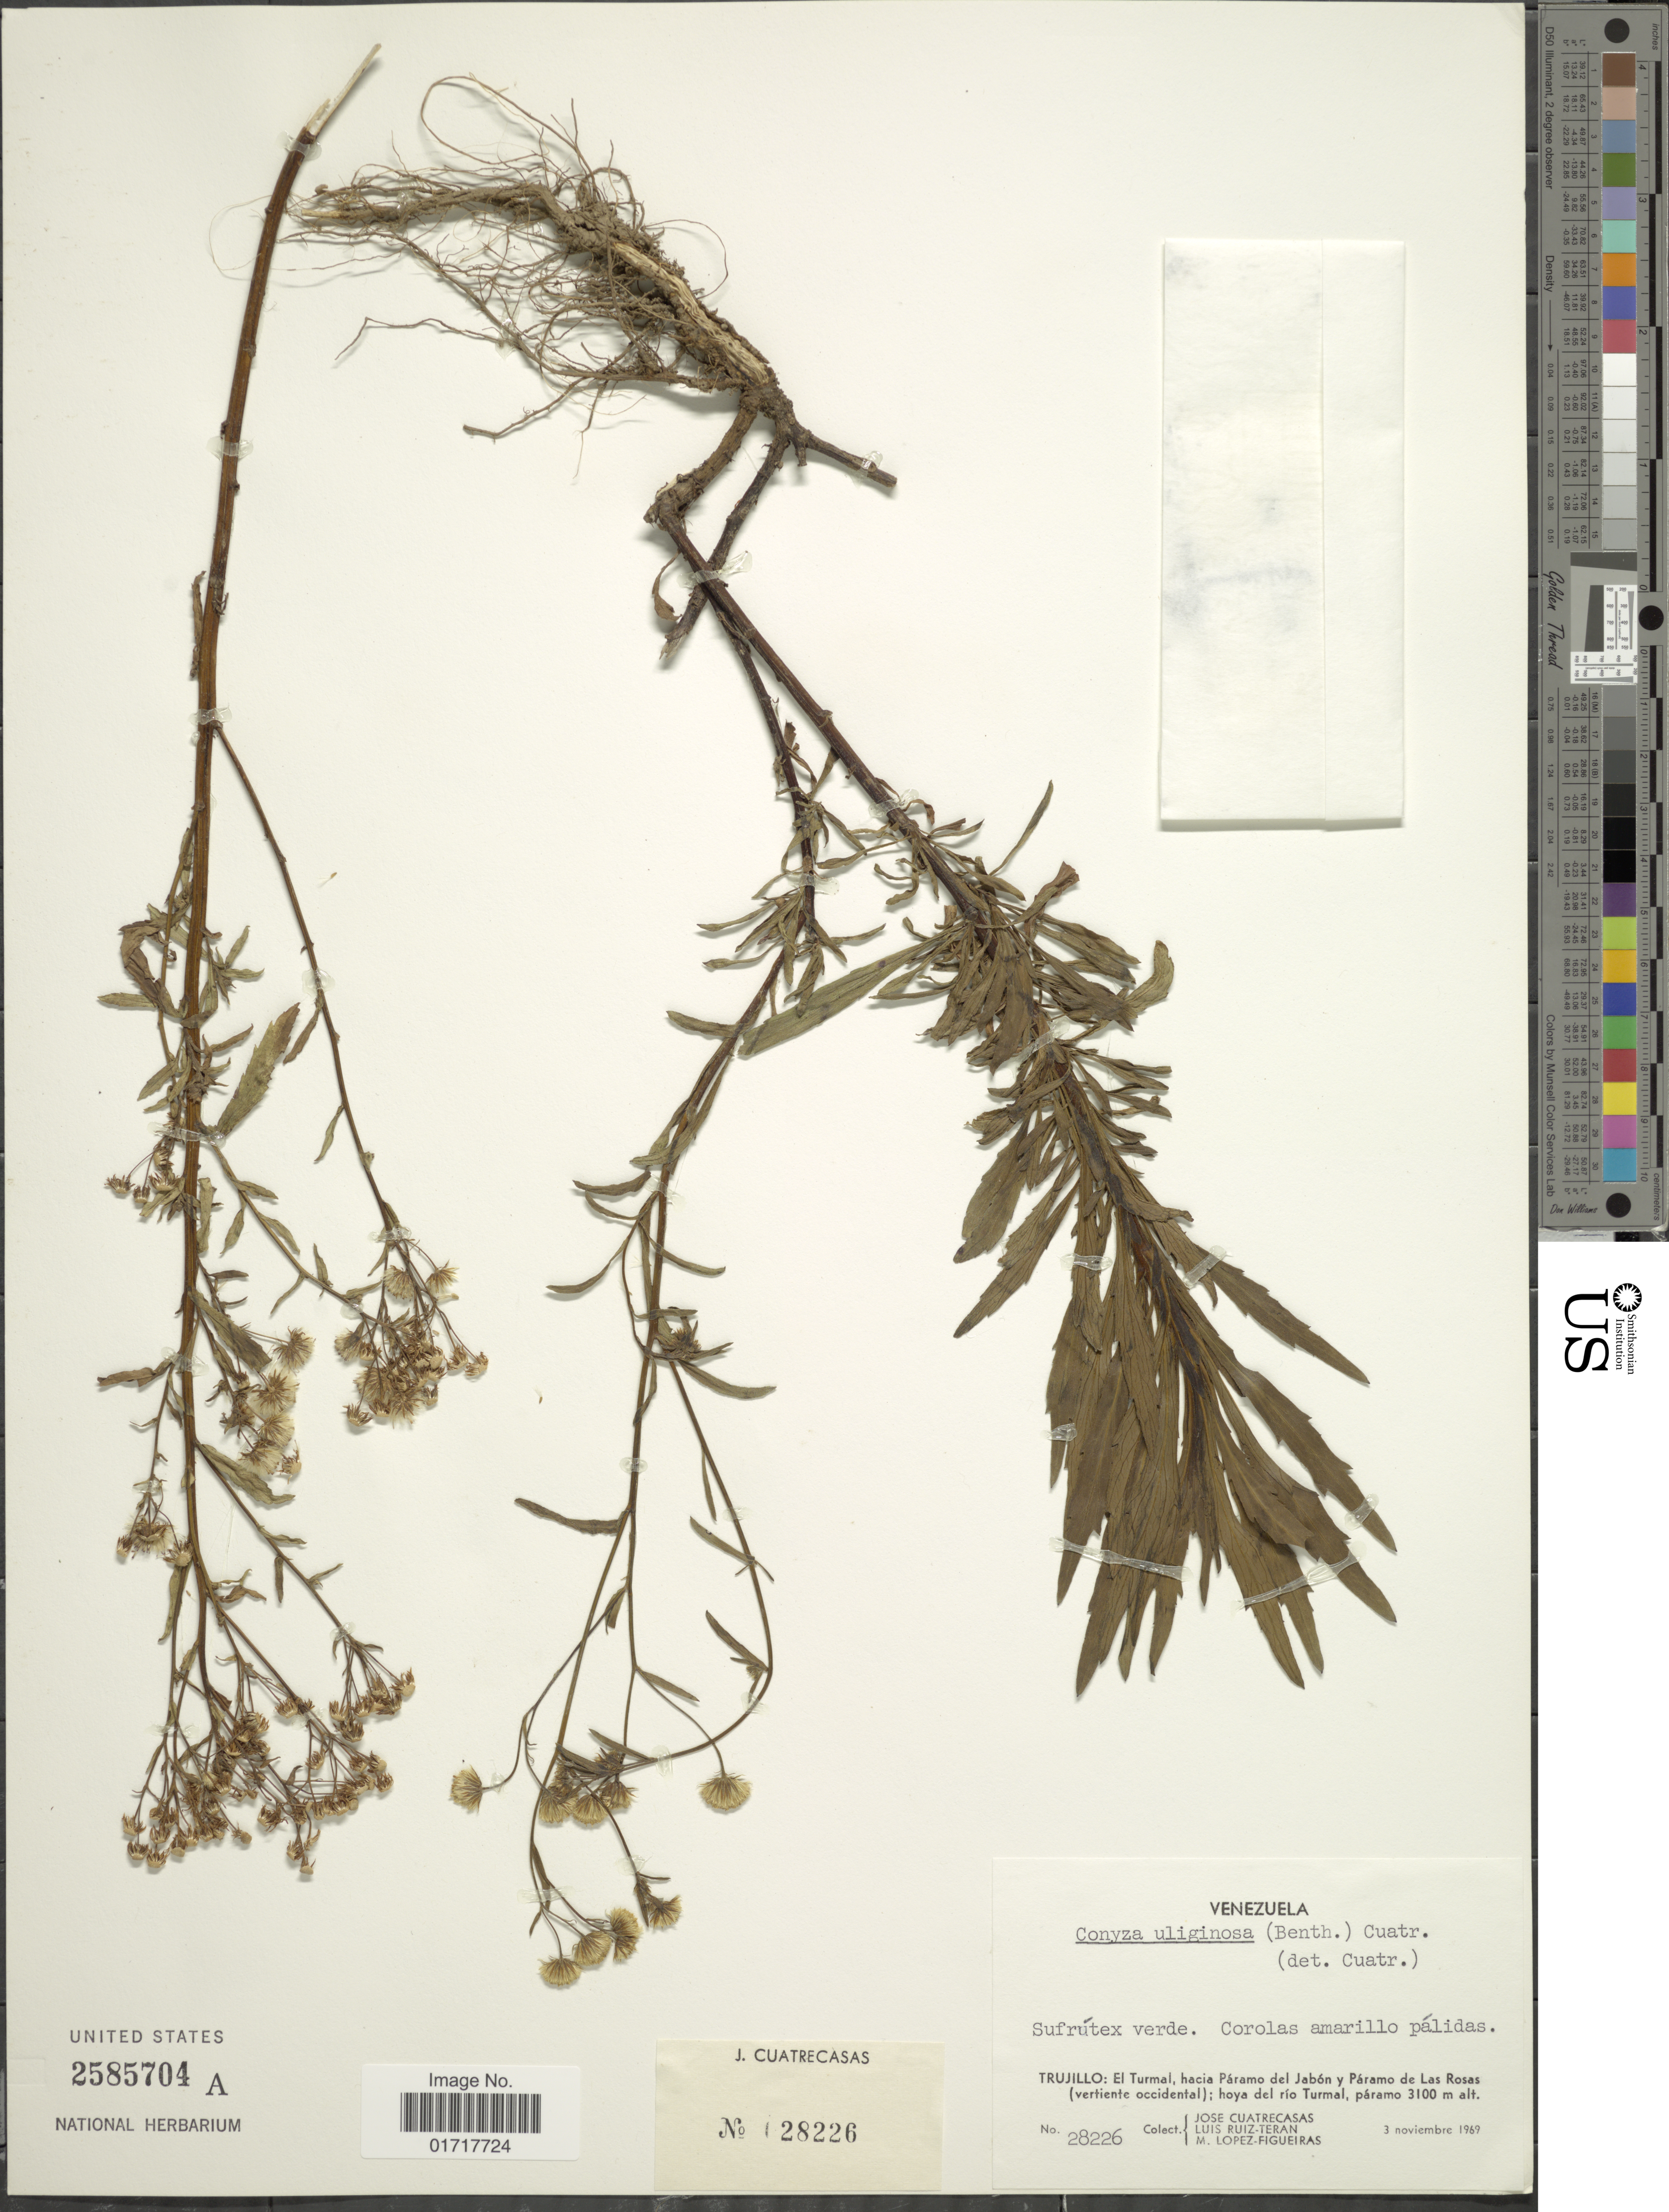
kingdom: Plantae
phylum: Tracheophyta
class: Magnoliopsida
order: Asterales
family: Asteraceae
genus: Conyza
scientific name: Conyza uliginosa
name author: (Benth.) Cuatrec.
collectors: J. Cuatrecasas, L. E. Ruíz-Terán & M. Lopéz-F.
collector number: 28226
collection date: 1969-11-03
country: Venezuela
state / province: Trujillo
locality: Trujillo: El Turmal, hacia Paramo del Jabon y Paramo de Las Rosas (vertiente occidental); hoya del rio Turmal.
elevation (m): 3100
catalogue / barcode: US 2585704A